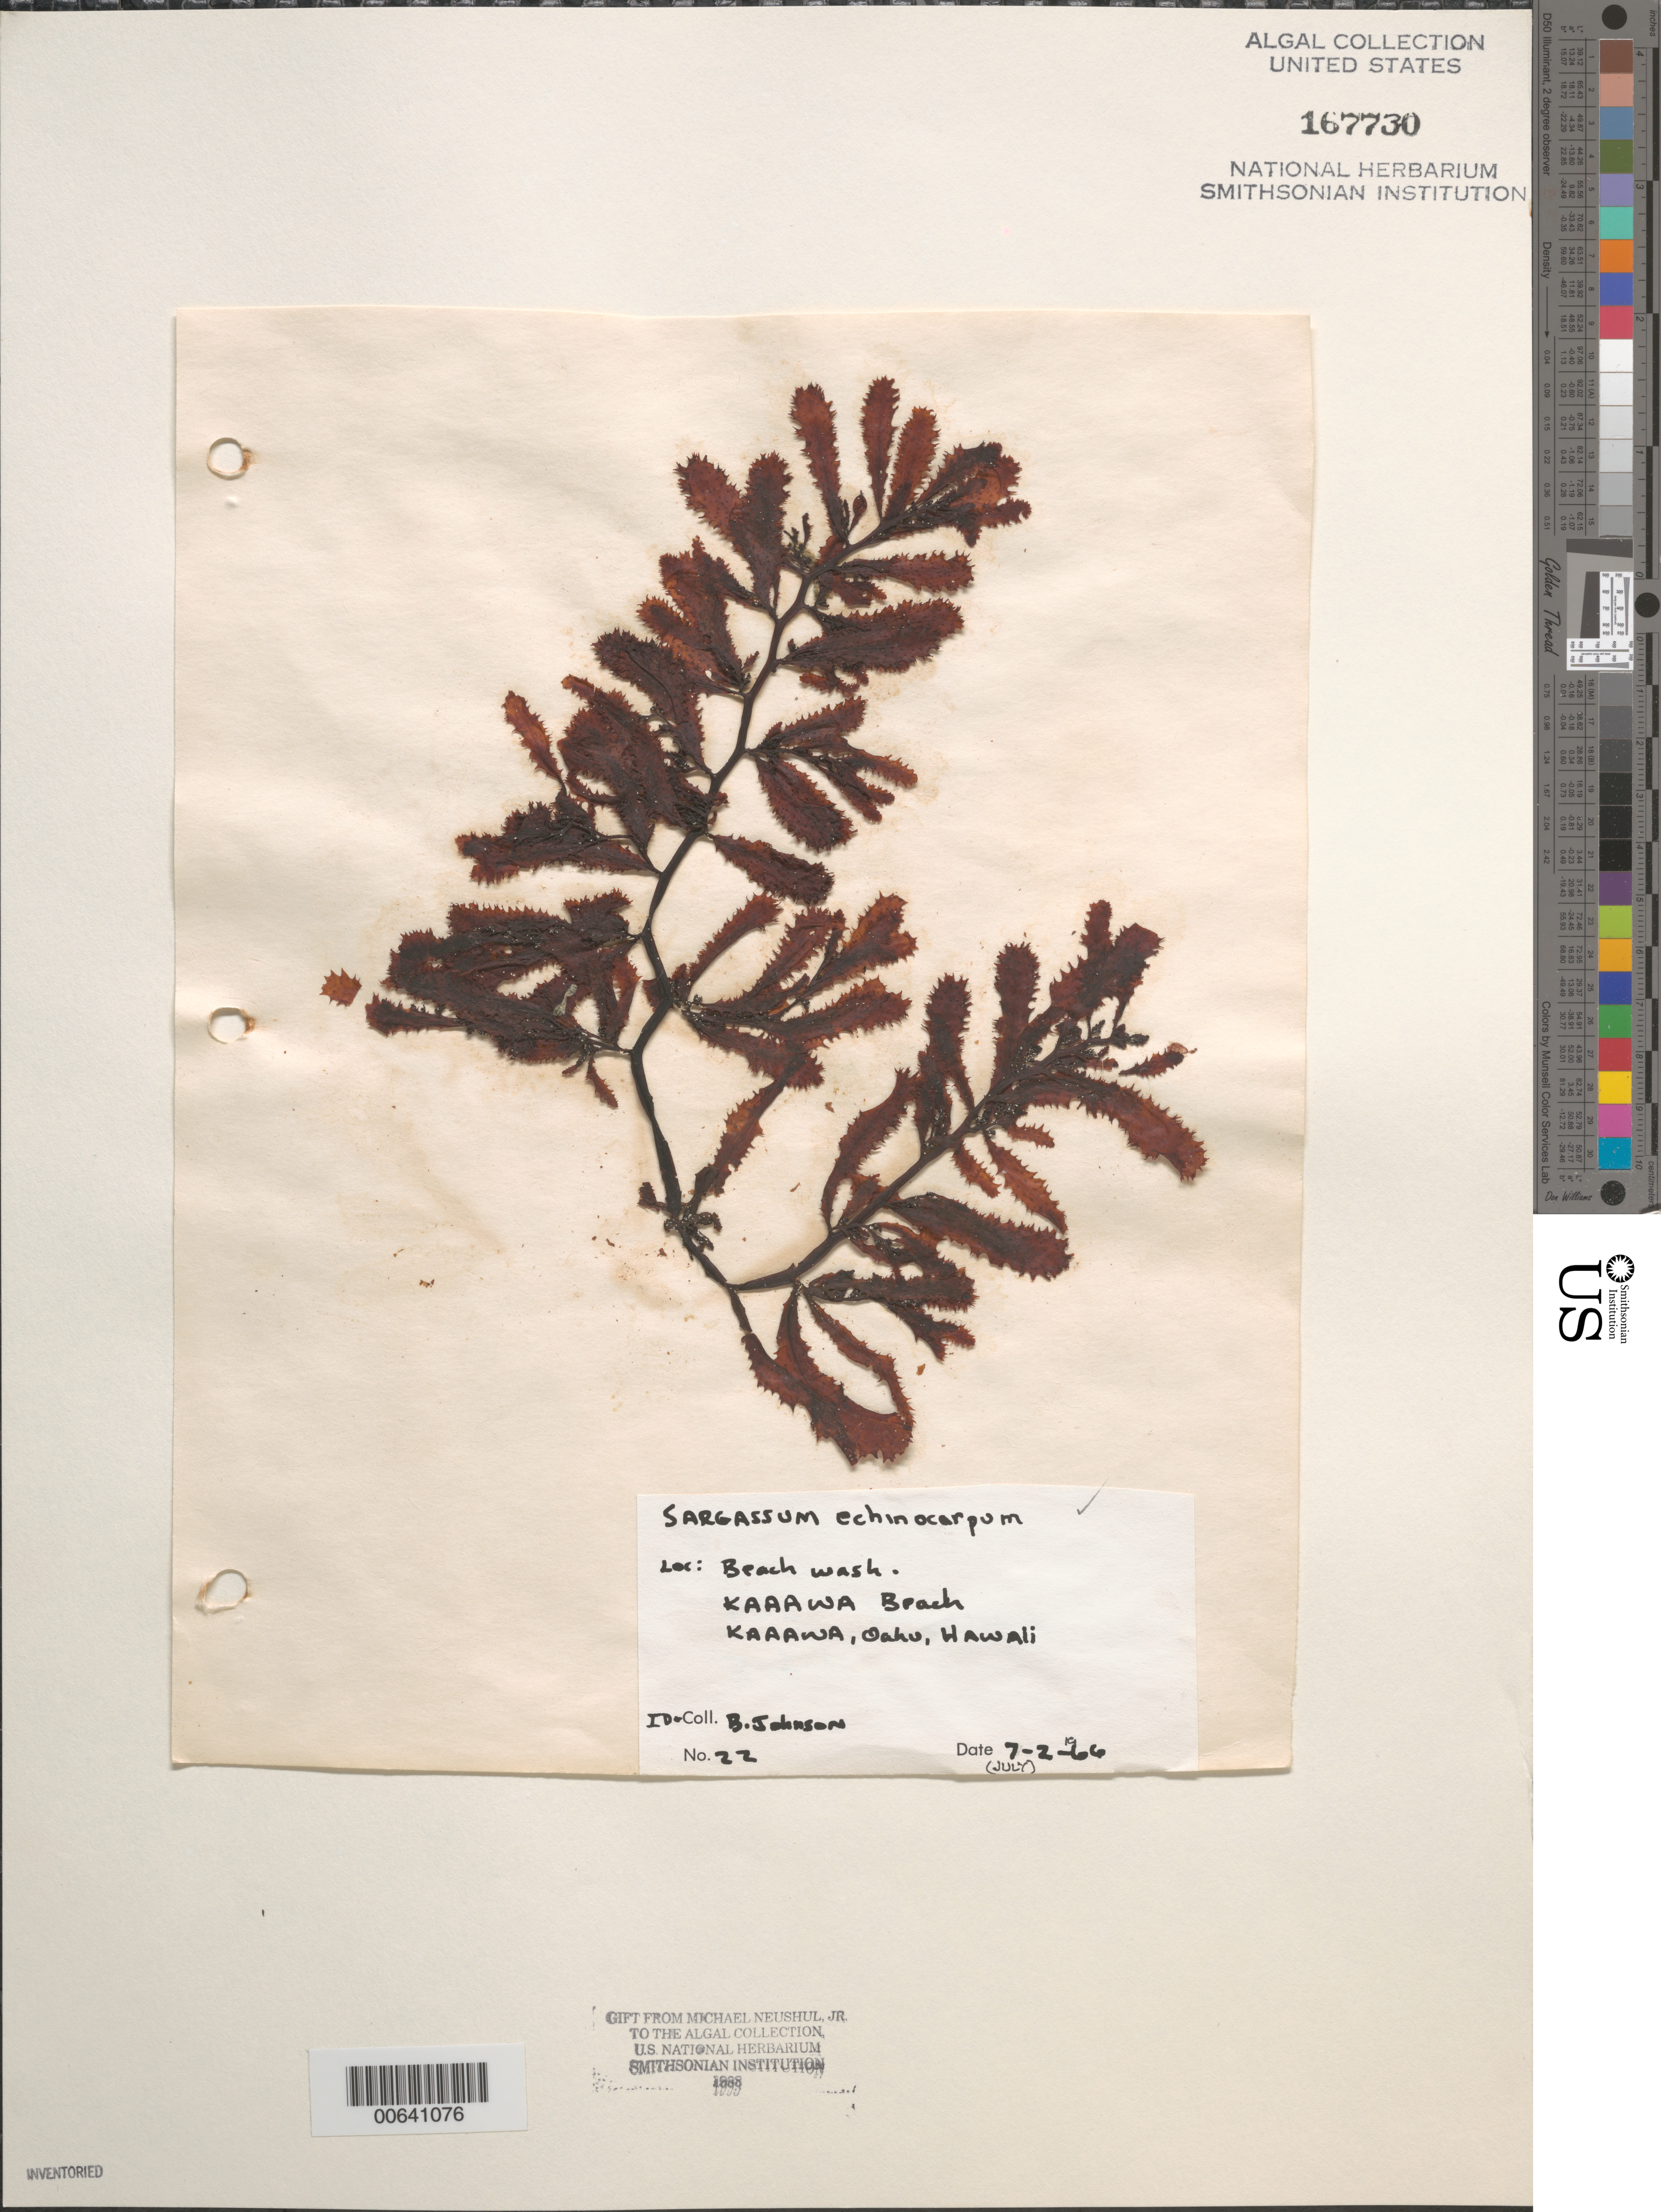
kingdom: Chromista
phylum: Ochrophyta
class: Phaeophyceae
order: Fucales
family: Sargassaceae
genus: Sargassum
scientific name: Sargassum aquifolium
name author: (Turner) C. Agardh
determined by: Algae name updating Project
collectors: B. Johnson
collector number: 22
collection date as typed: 02 Jul 1966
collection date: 1966-07-02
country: United States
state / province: Hawaii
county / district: Honolulu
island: Oahu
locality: Kaaawa Beach, Kaaawa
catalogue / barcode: US 167730